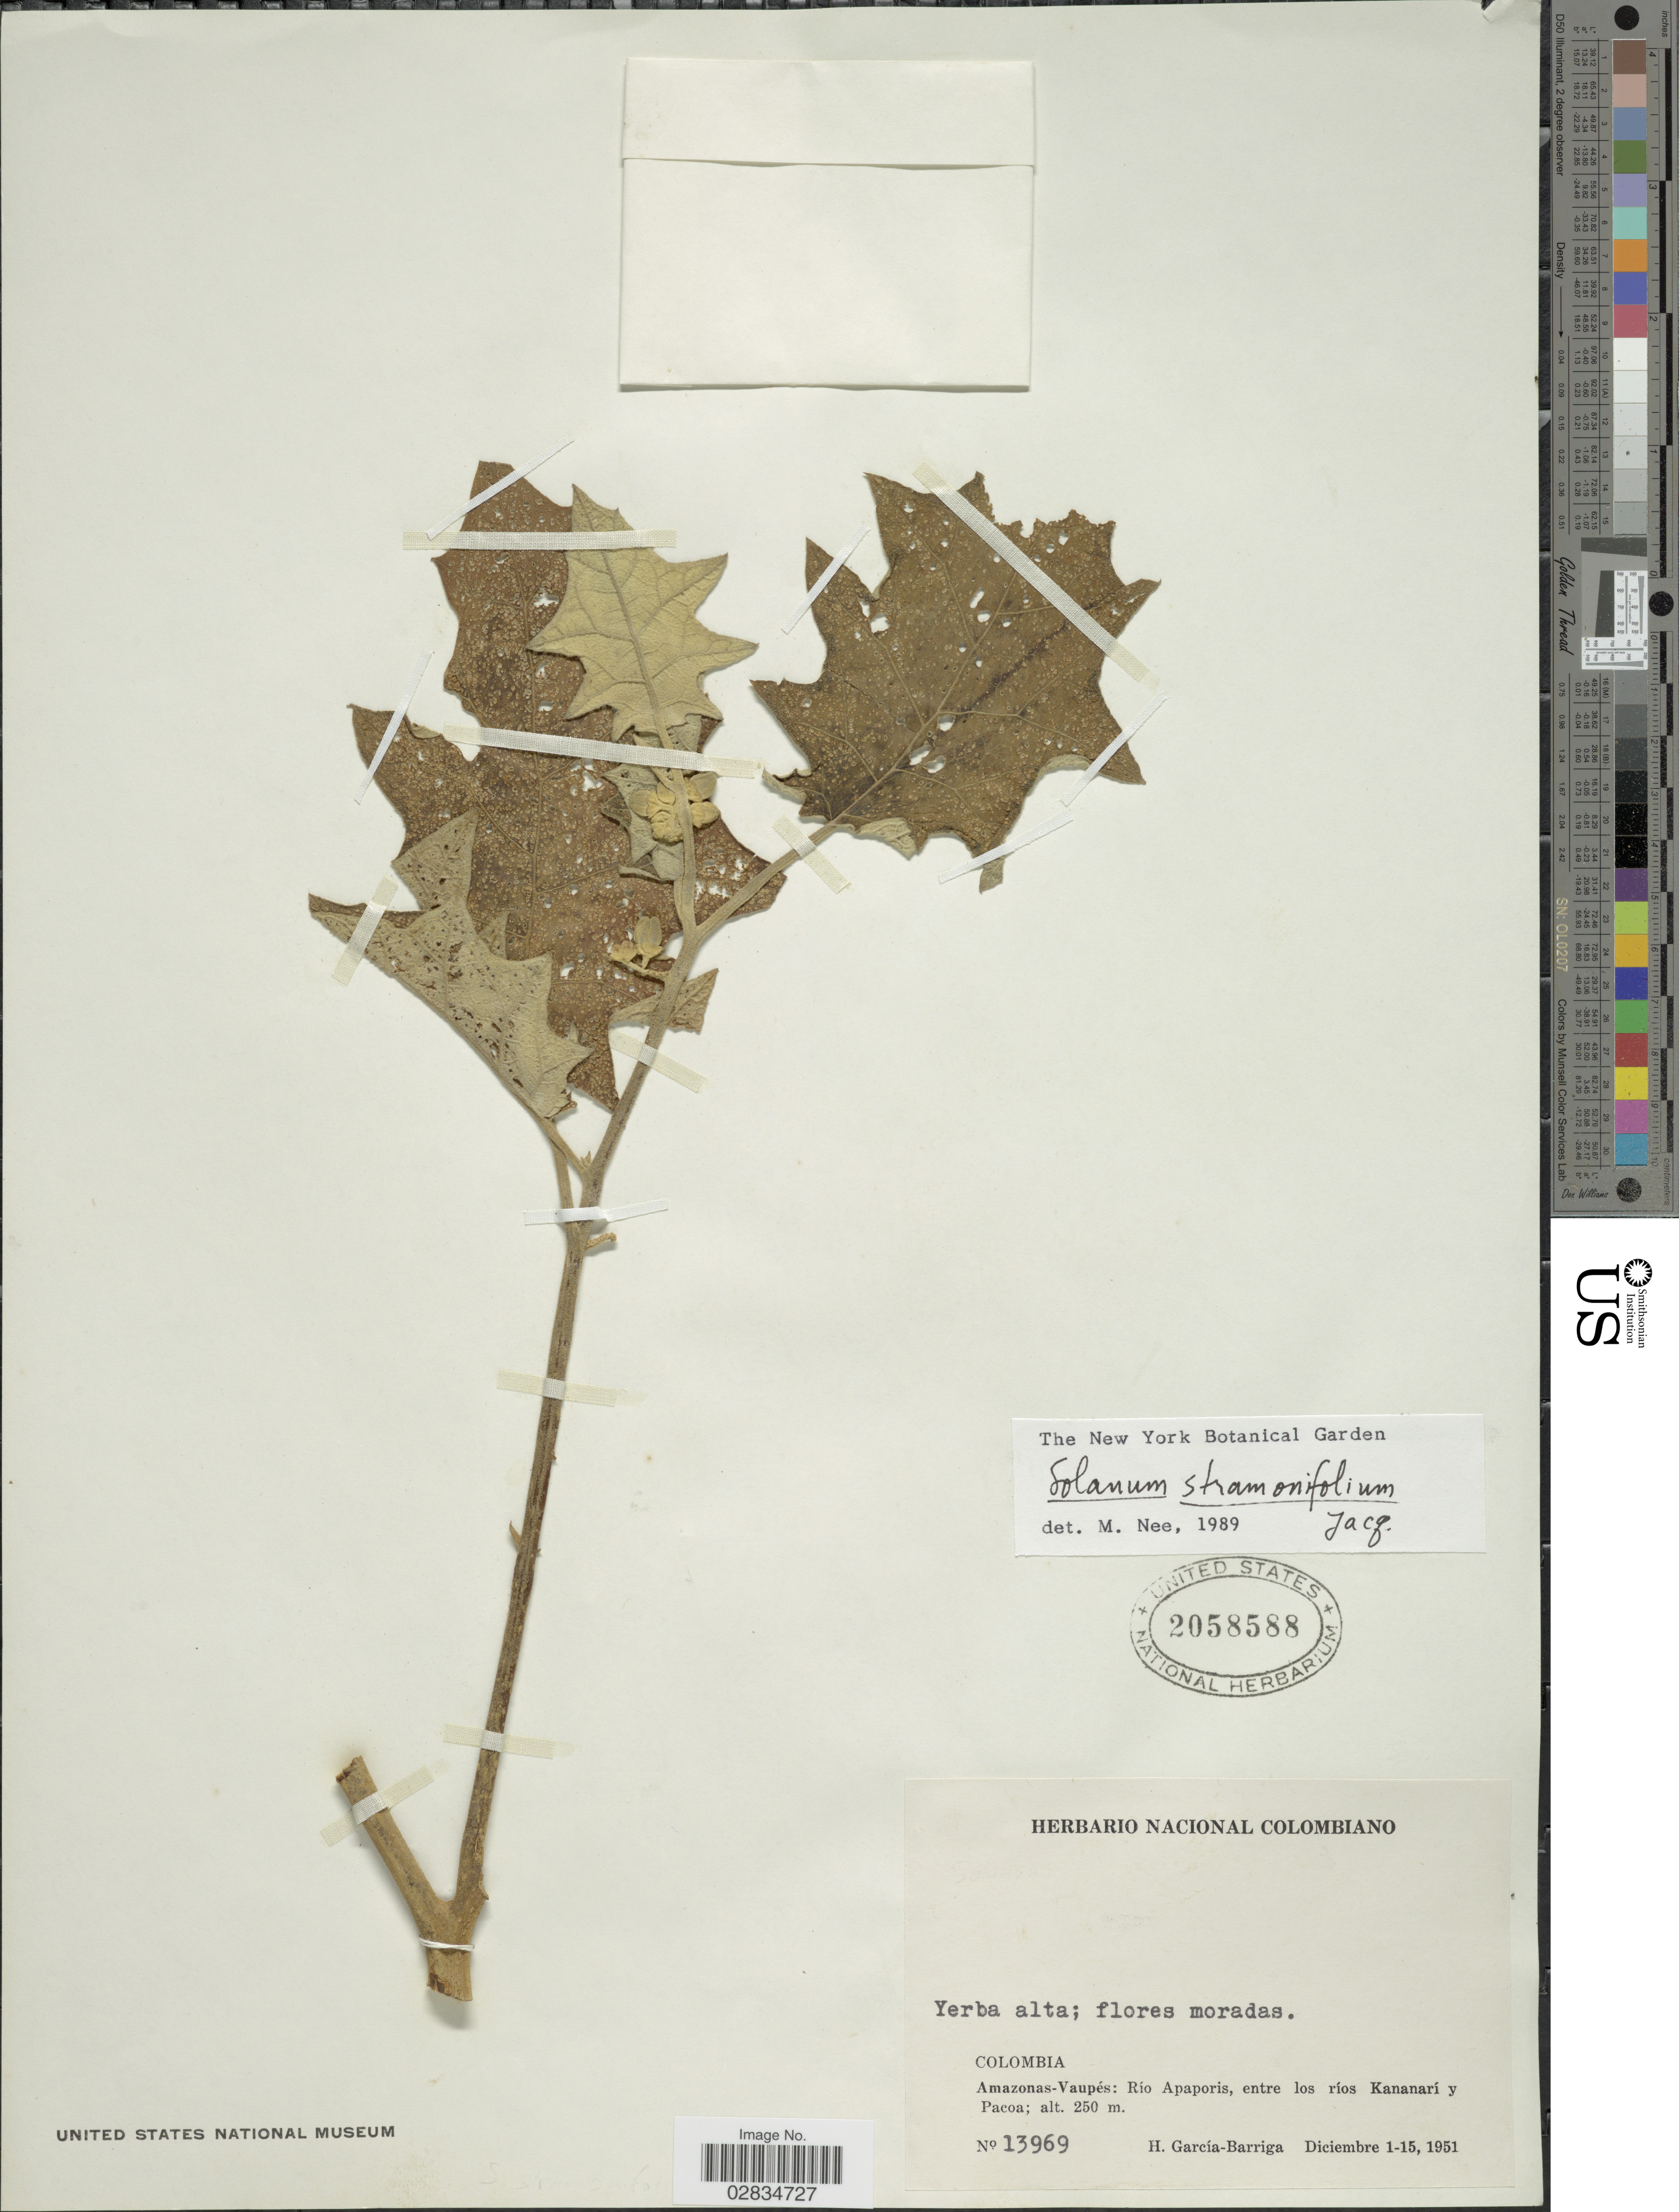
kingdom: Plantae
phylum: Tracheophyta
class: Magnoliopsida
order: Solanales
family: Solanaceae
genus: Solanum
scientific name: Solanum stramoniifolium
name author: Jacq.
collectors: H. García Barriga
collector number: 13969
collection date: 1951-12-01/1951-12-15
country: Colombia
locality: Amazonas-Vaupés: Río Apaporis, entre los ríos Kananarí y Pacoa.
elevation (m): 250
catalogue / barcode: US 2058588